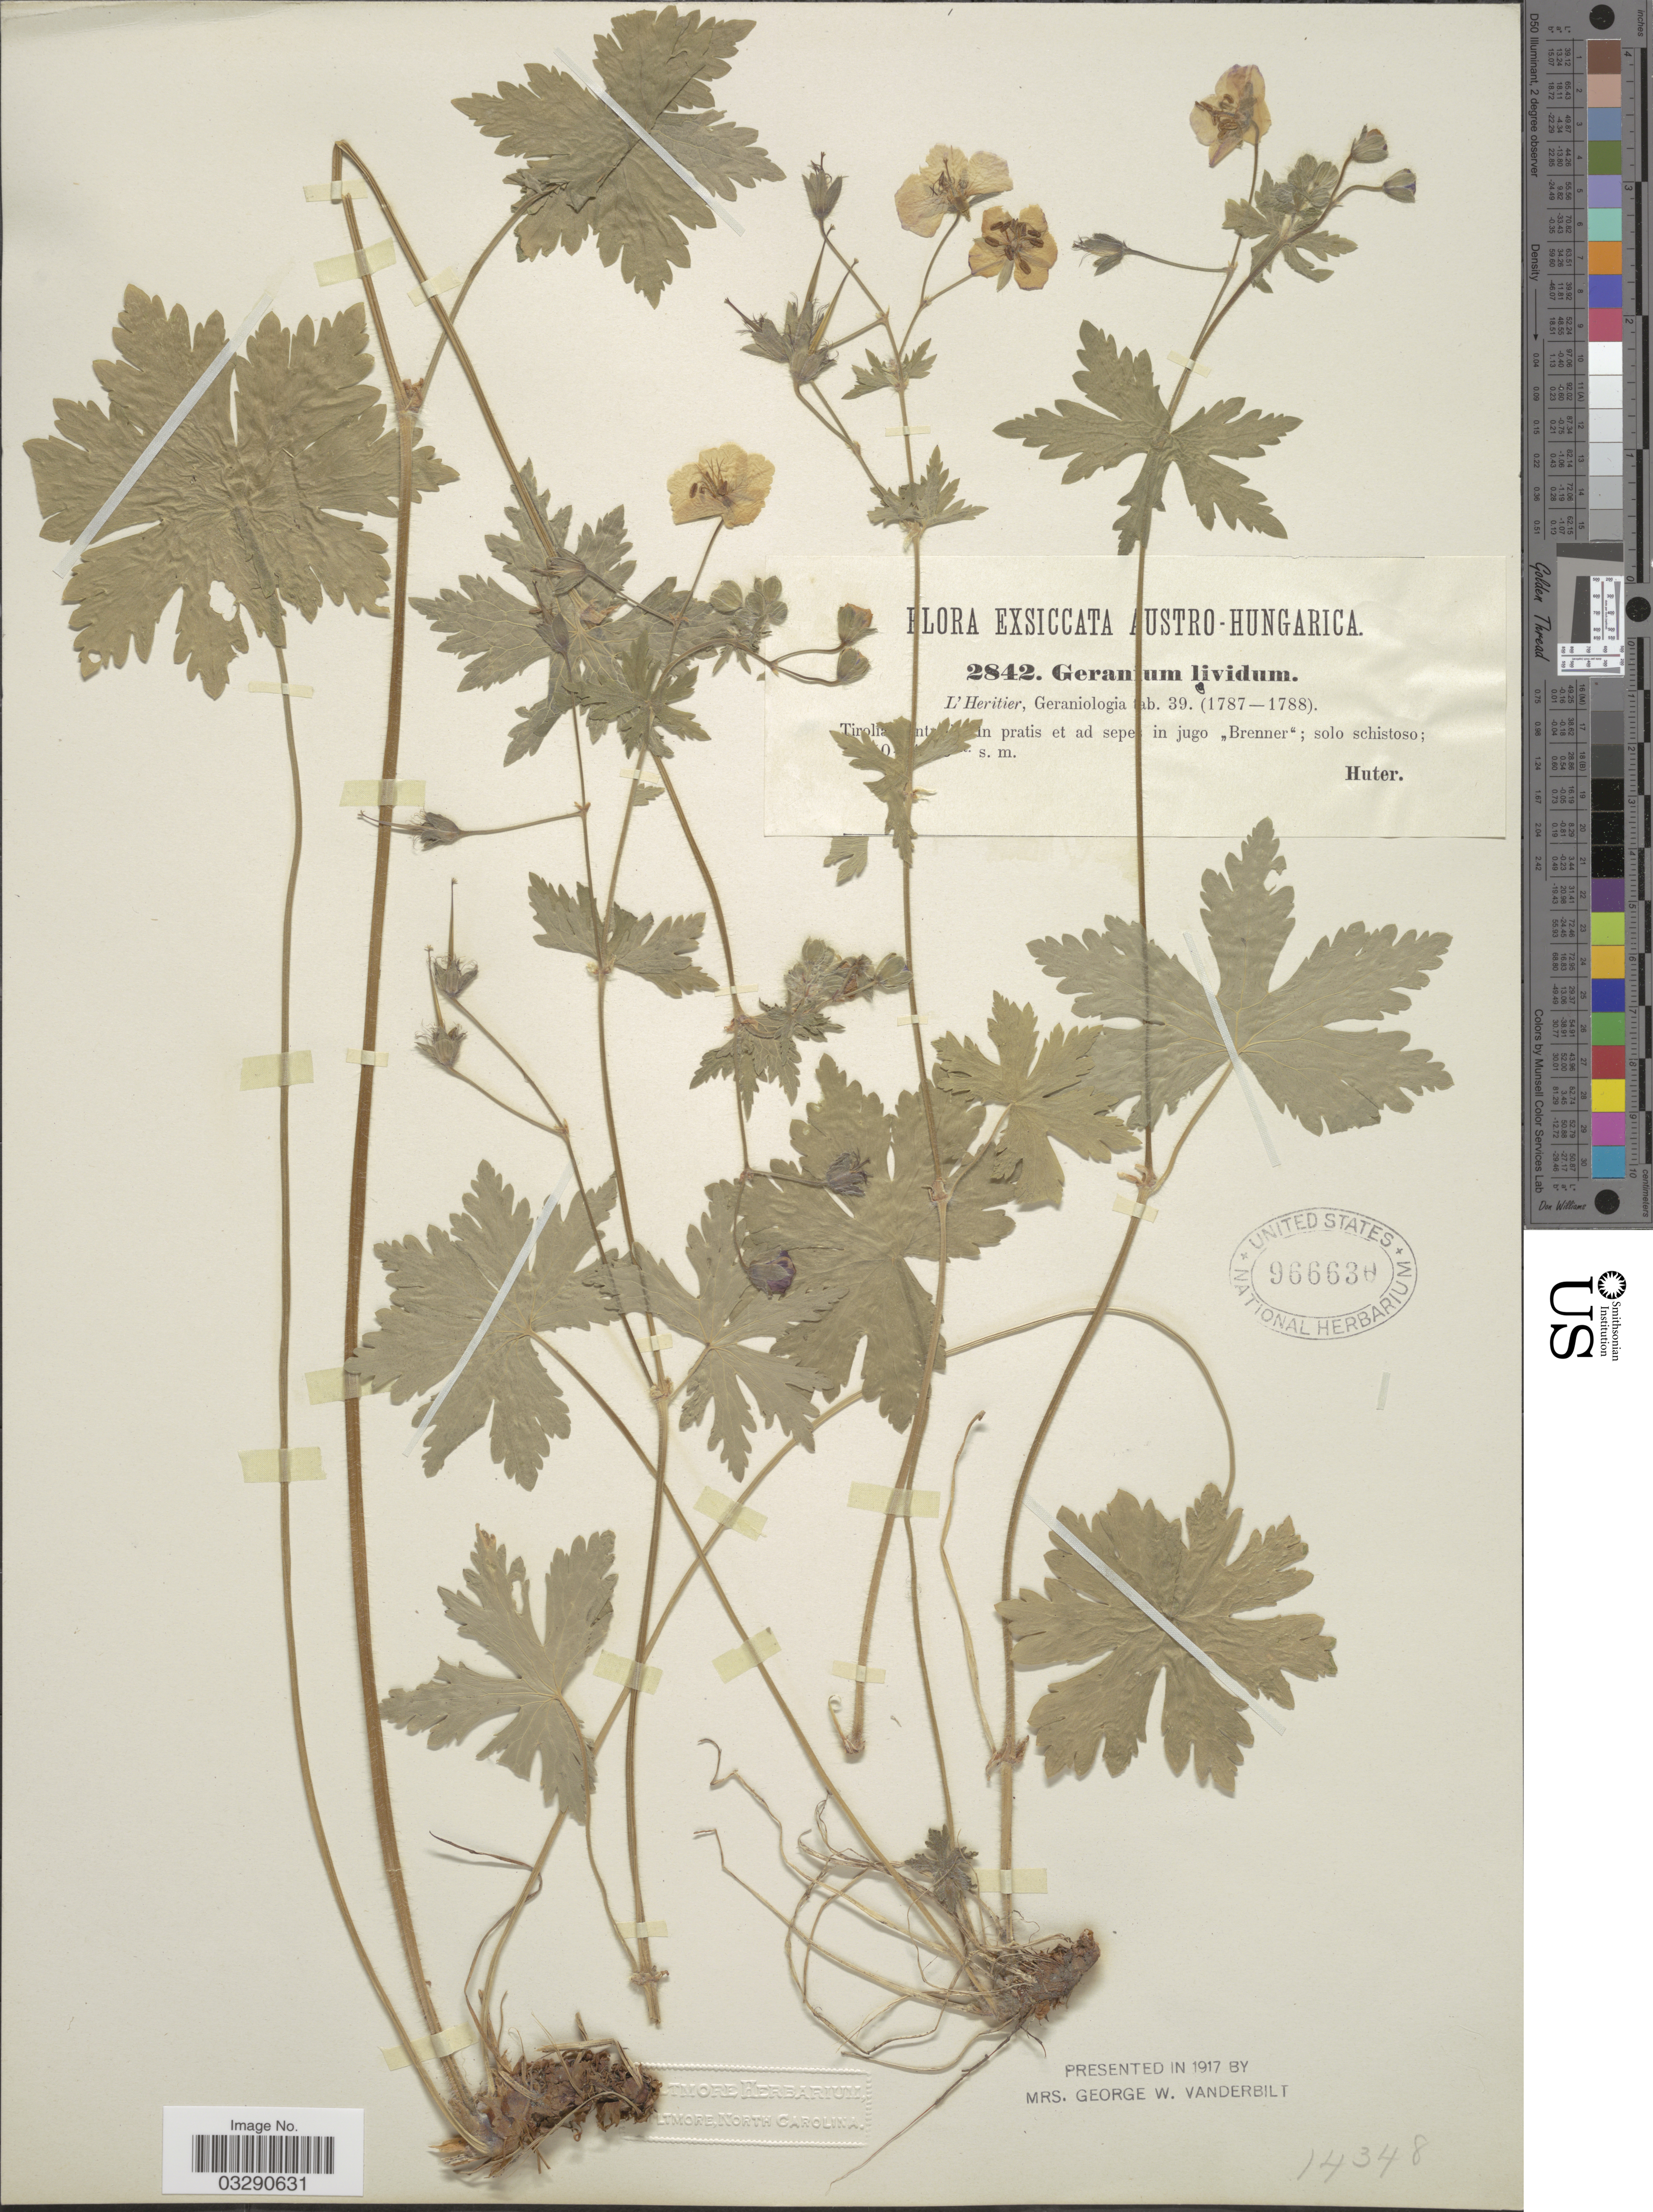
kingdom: Plantae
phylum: Tracheophyta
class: Magnoliopsida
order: Geraniales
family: Geraniaceae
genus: Geranium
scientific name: Geranium lividum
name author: L'Hér.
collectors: -. Huter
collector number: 2842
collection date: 1904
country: Italy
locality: Austro-Hungarica. Tirol [illegible text] nt [illegible text] in pratis et ad sep [illegible text] in jugo "Brenner".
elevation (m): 50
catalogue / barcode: US 966630